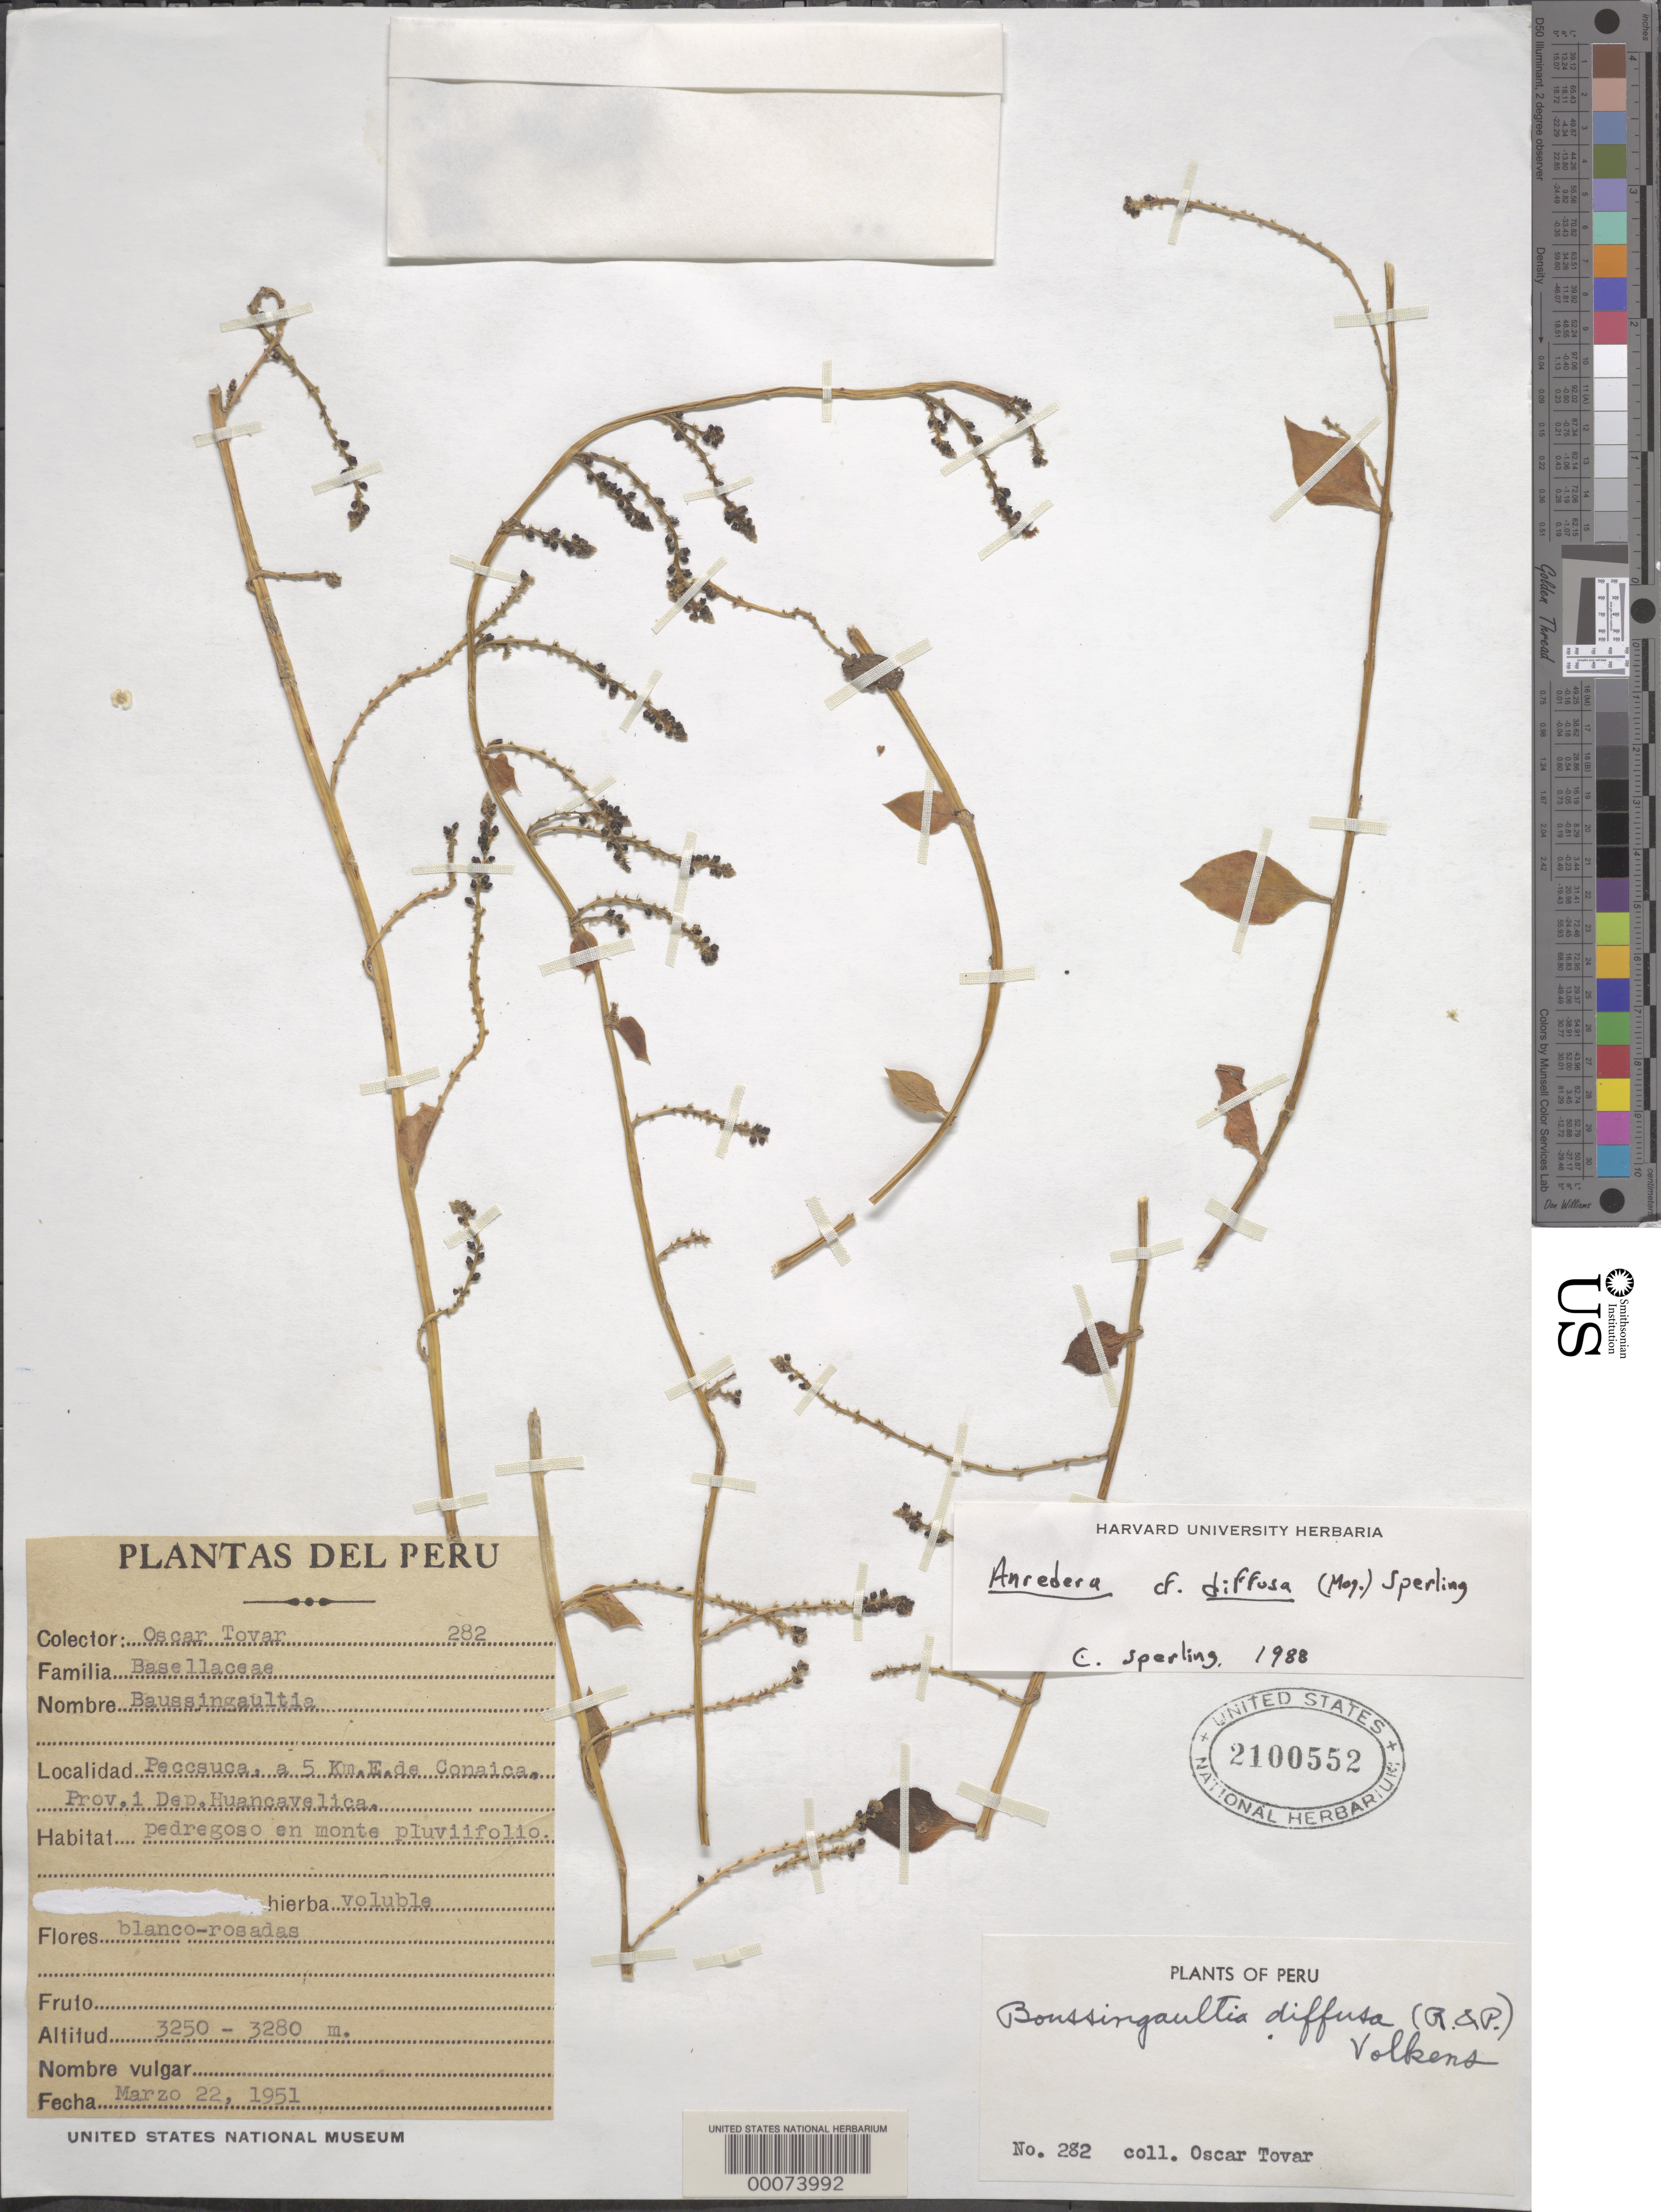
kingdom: Plantae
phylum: Tracheophyta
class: Magnoliopsida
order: Caryophyllales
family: Basellaceae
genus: Anredera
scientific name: Anredera diffusa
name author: (Moq.) Sperling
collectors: Ó. Tovar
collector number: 282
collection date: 1951-03-22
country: Peru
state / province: Huancavelica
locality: Peccsuca, a 5 Km. E. de Conaica. Prov. i Dep. Huancavelica.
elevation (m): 3250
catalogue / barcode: US 2100552